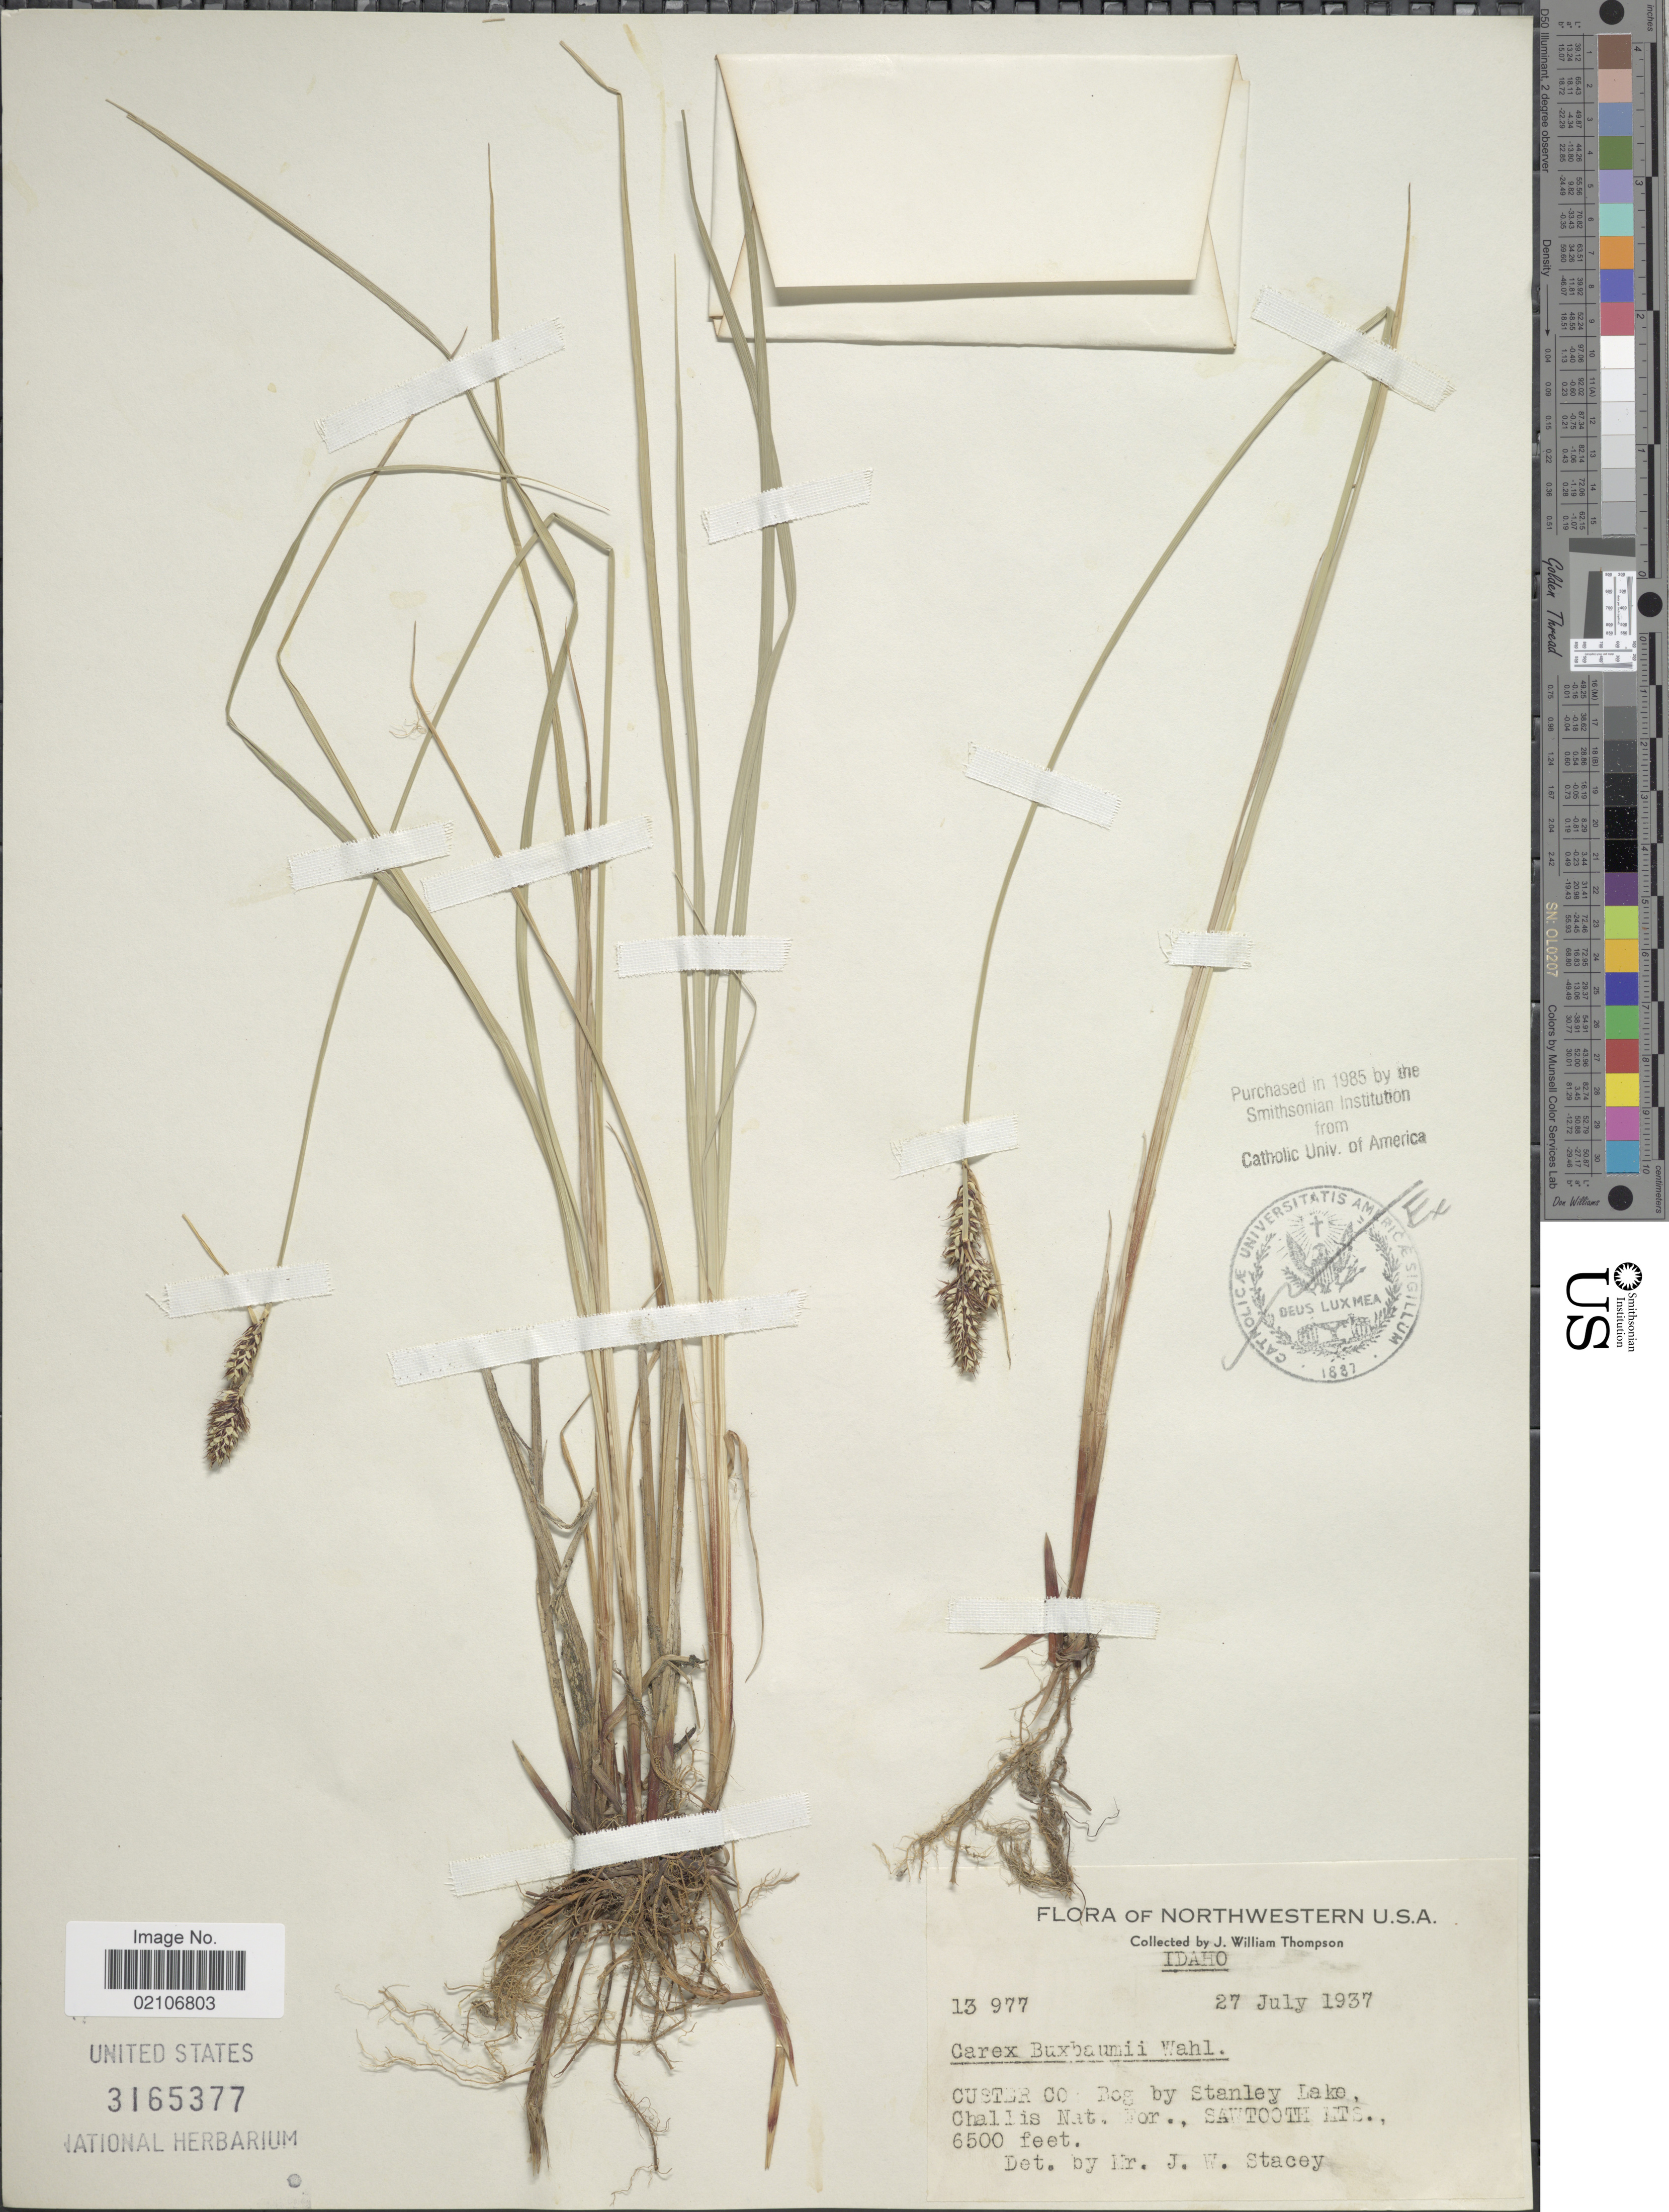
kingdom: Plantae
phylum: Tracheophyta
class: Liliopsida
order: Poales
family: Cyperaceae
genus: Carex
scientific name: Carex buxbaumii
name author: Wahlenb.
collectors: J. W. Thompson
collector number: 13977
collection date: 1937-07-27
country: United States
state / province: Idaho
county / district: Custer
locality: Custer Co. Bog by Stanley Lake. Challis Nat. For. Sawtooth Mts.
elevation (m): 1981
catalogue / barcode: US 3165377